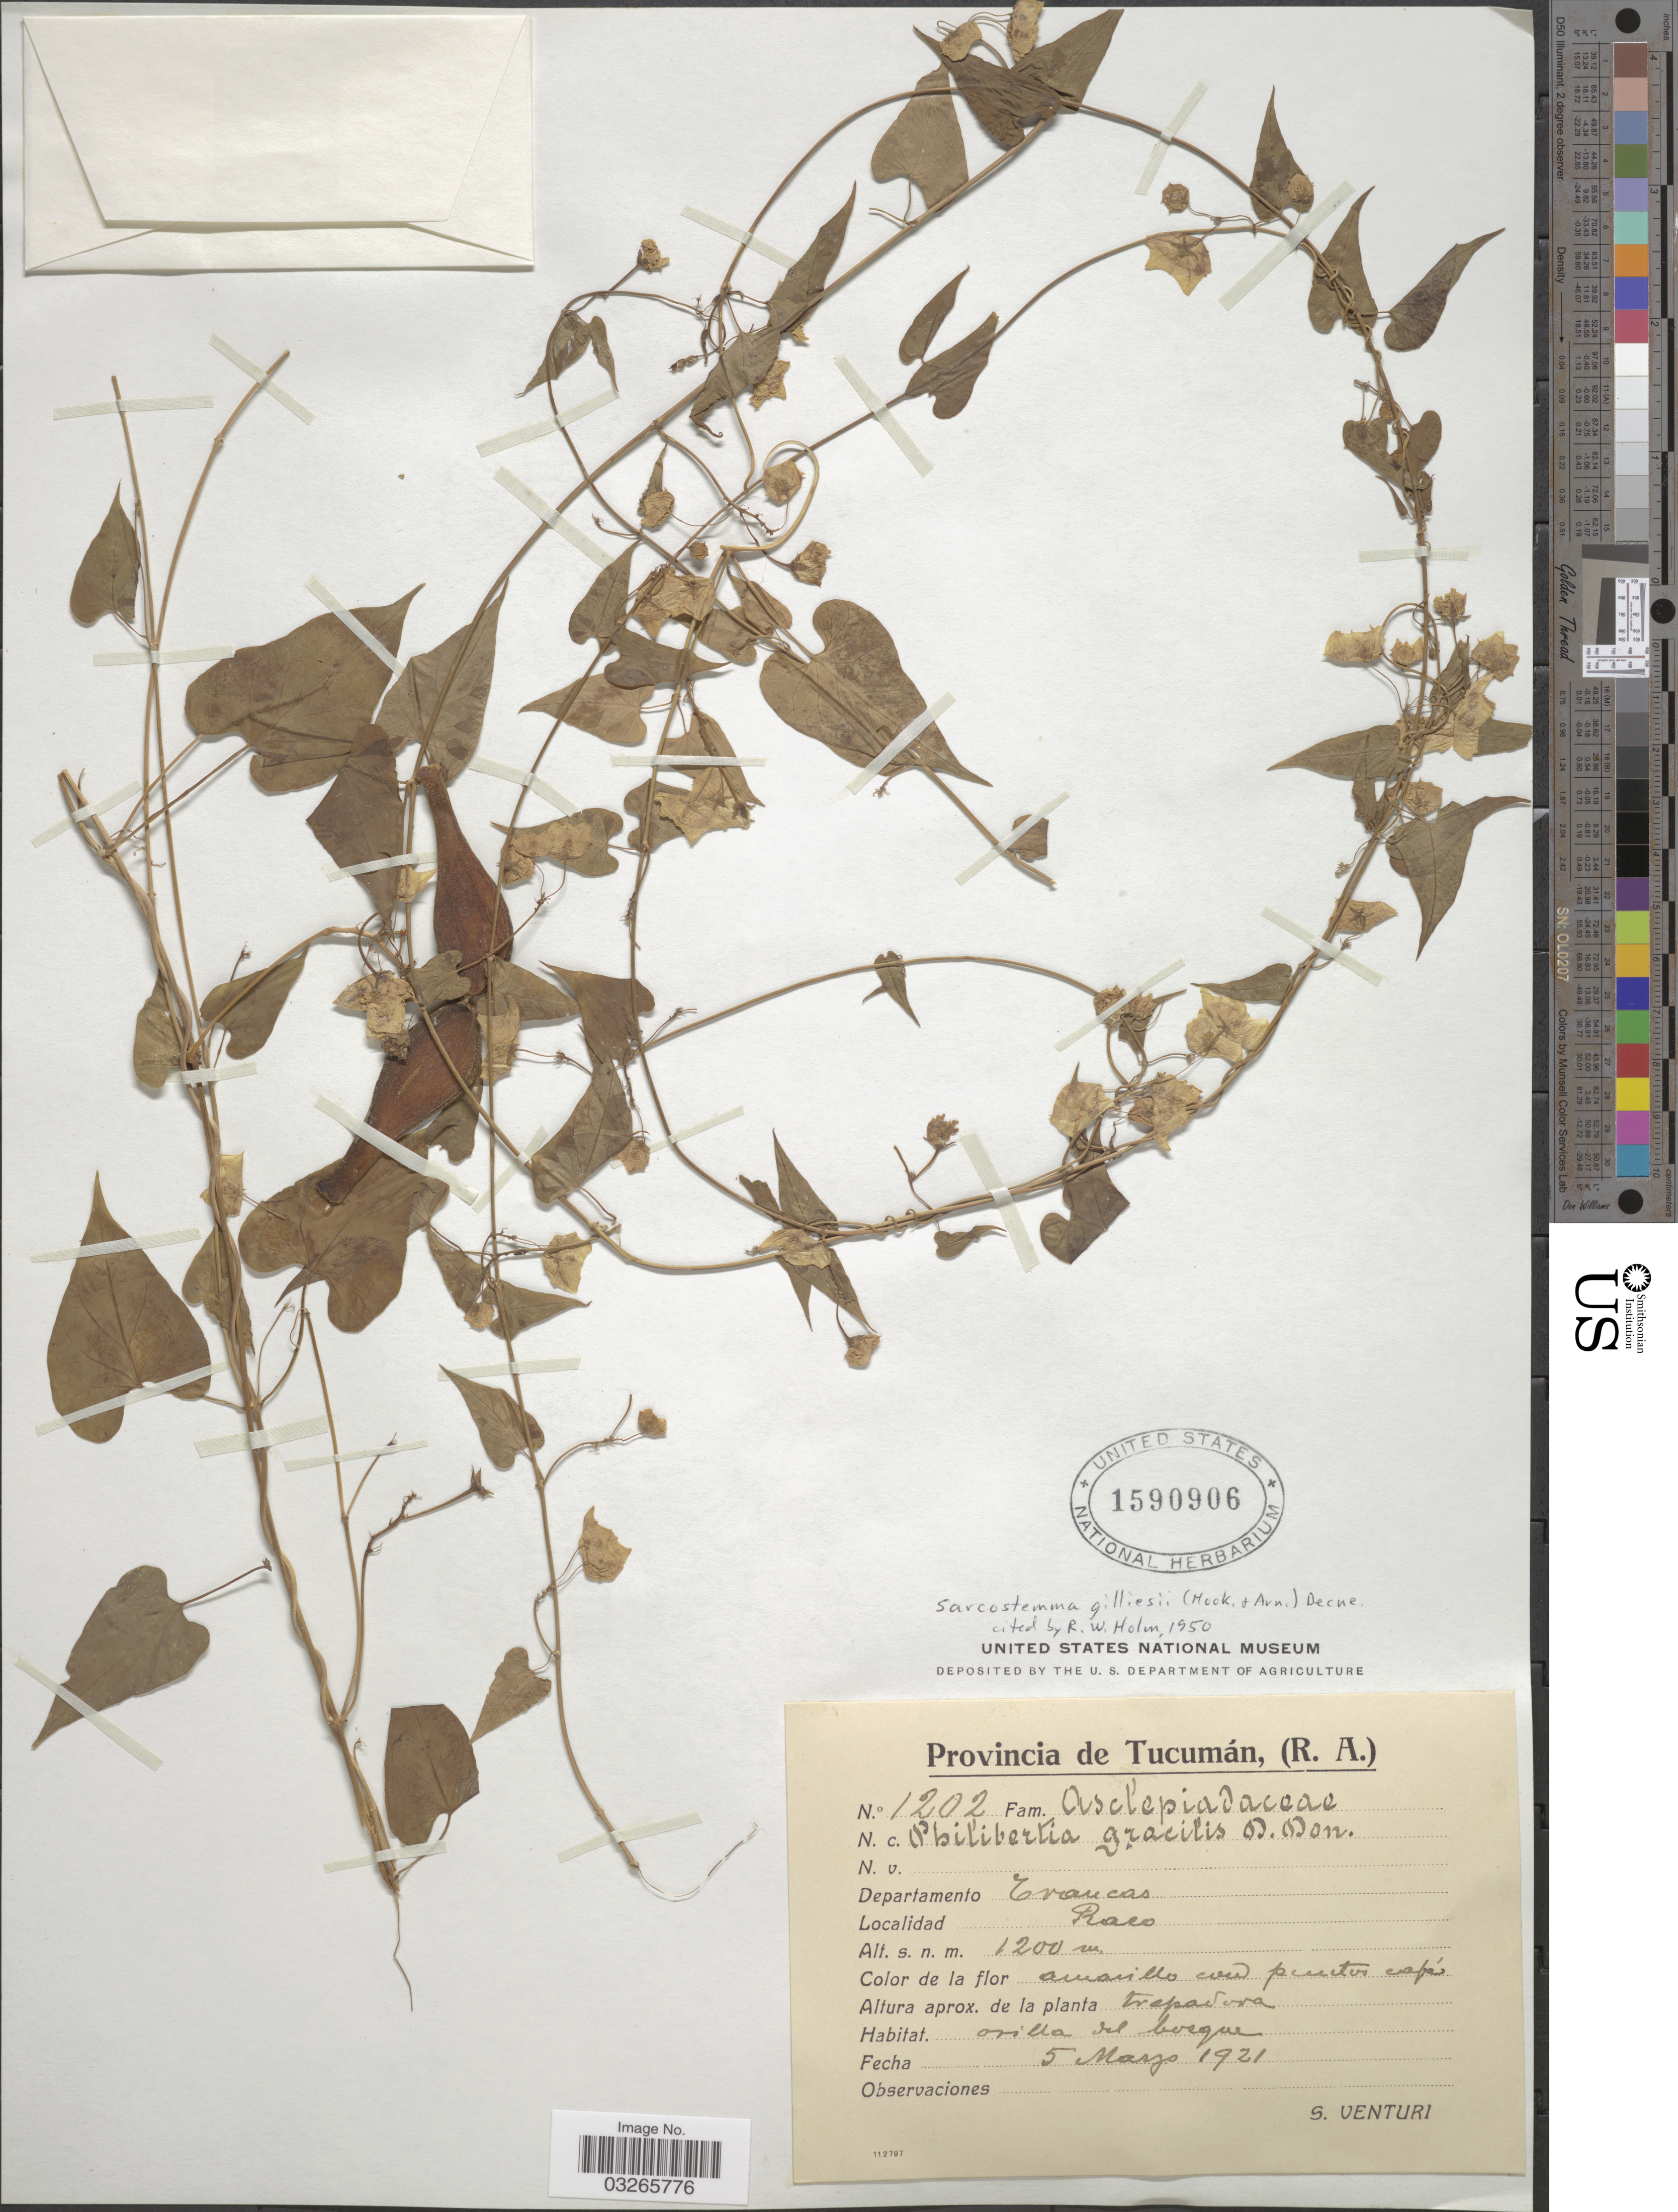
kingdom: Plantae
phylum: Tracheophyta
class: Magnoliopsida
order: Gentianales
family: Apocynaceae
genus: Sarcostemma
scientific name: Sarcostemma gilliesii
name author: (Hook. & Arn.) Decne.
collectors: S. Venturi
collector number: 1202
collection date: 1921-03-05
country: Argentina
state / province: Tucuman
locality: Departamento Trancas. Raco.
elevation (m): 1200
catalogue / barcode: US 1590906